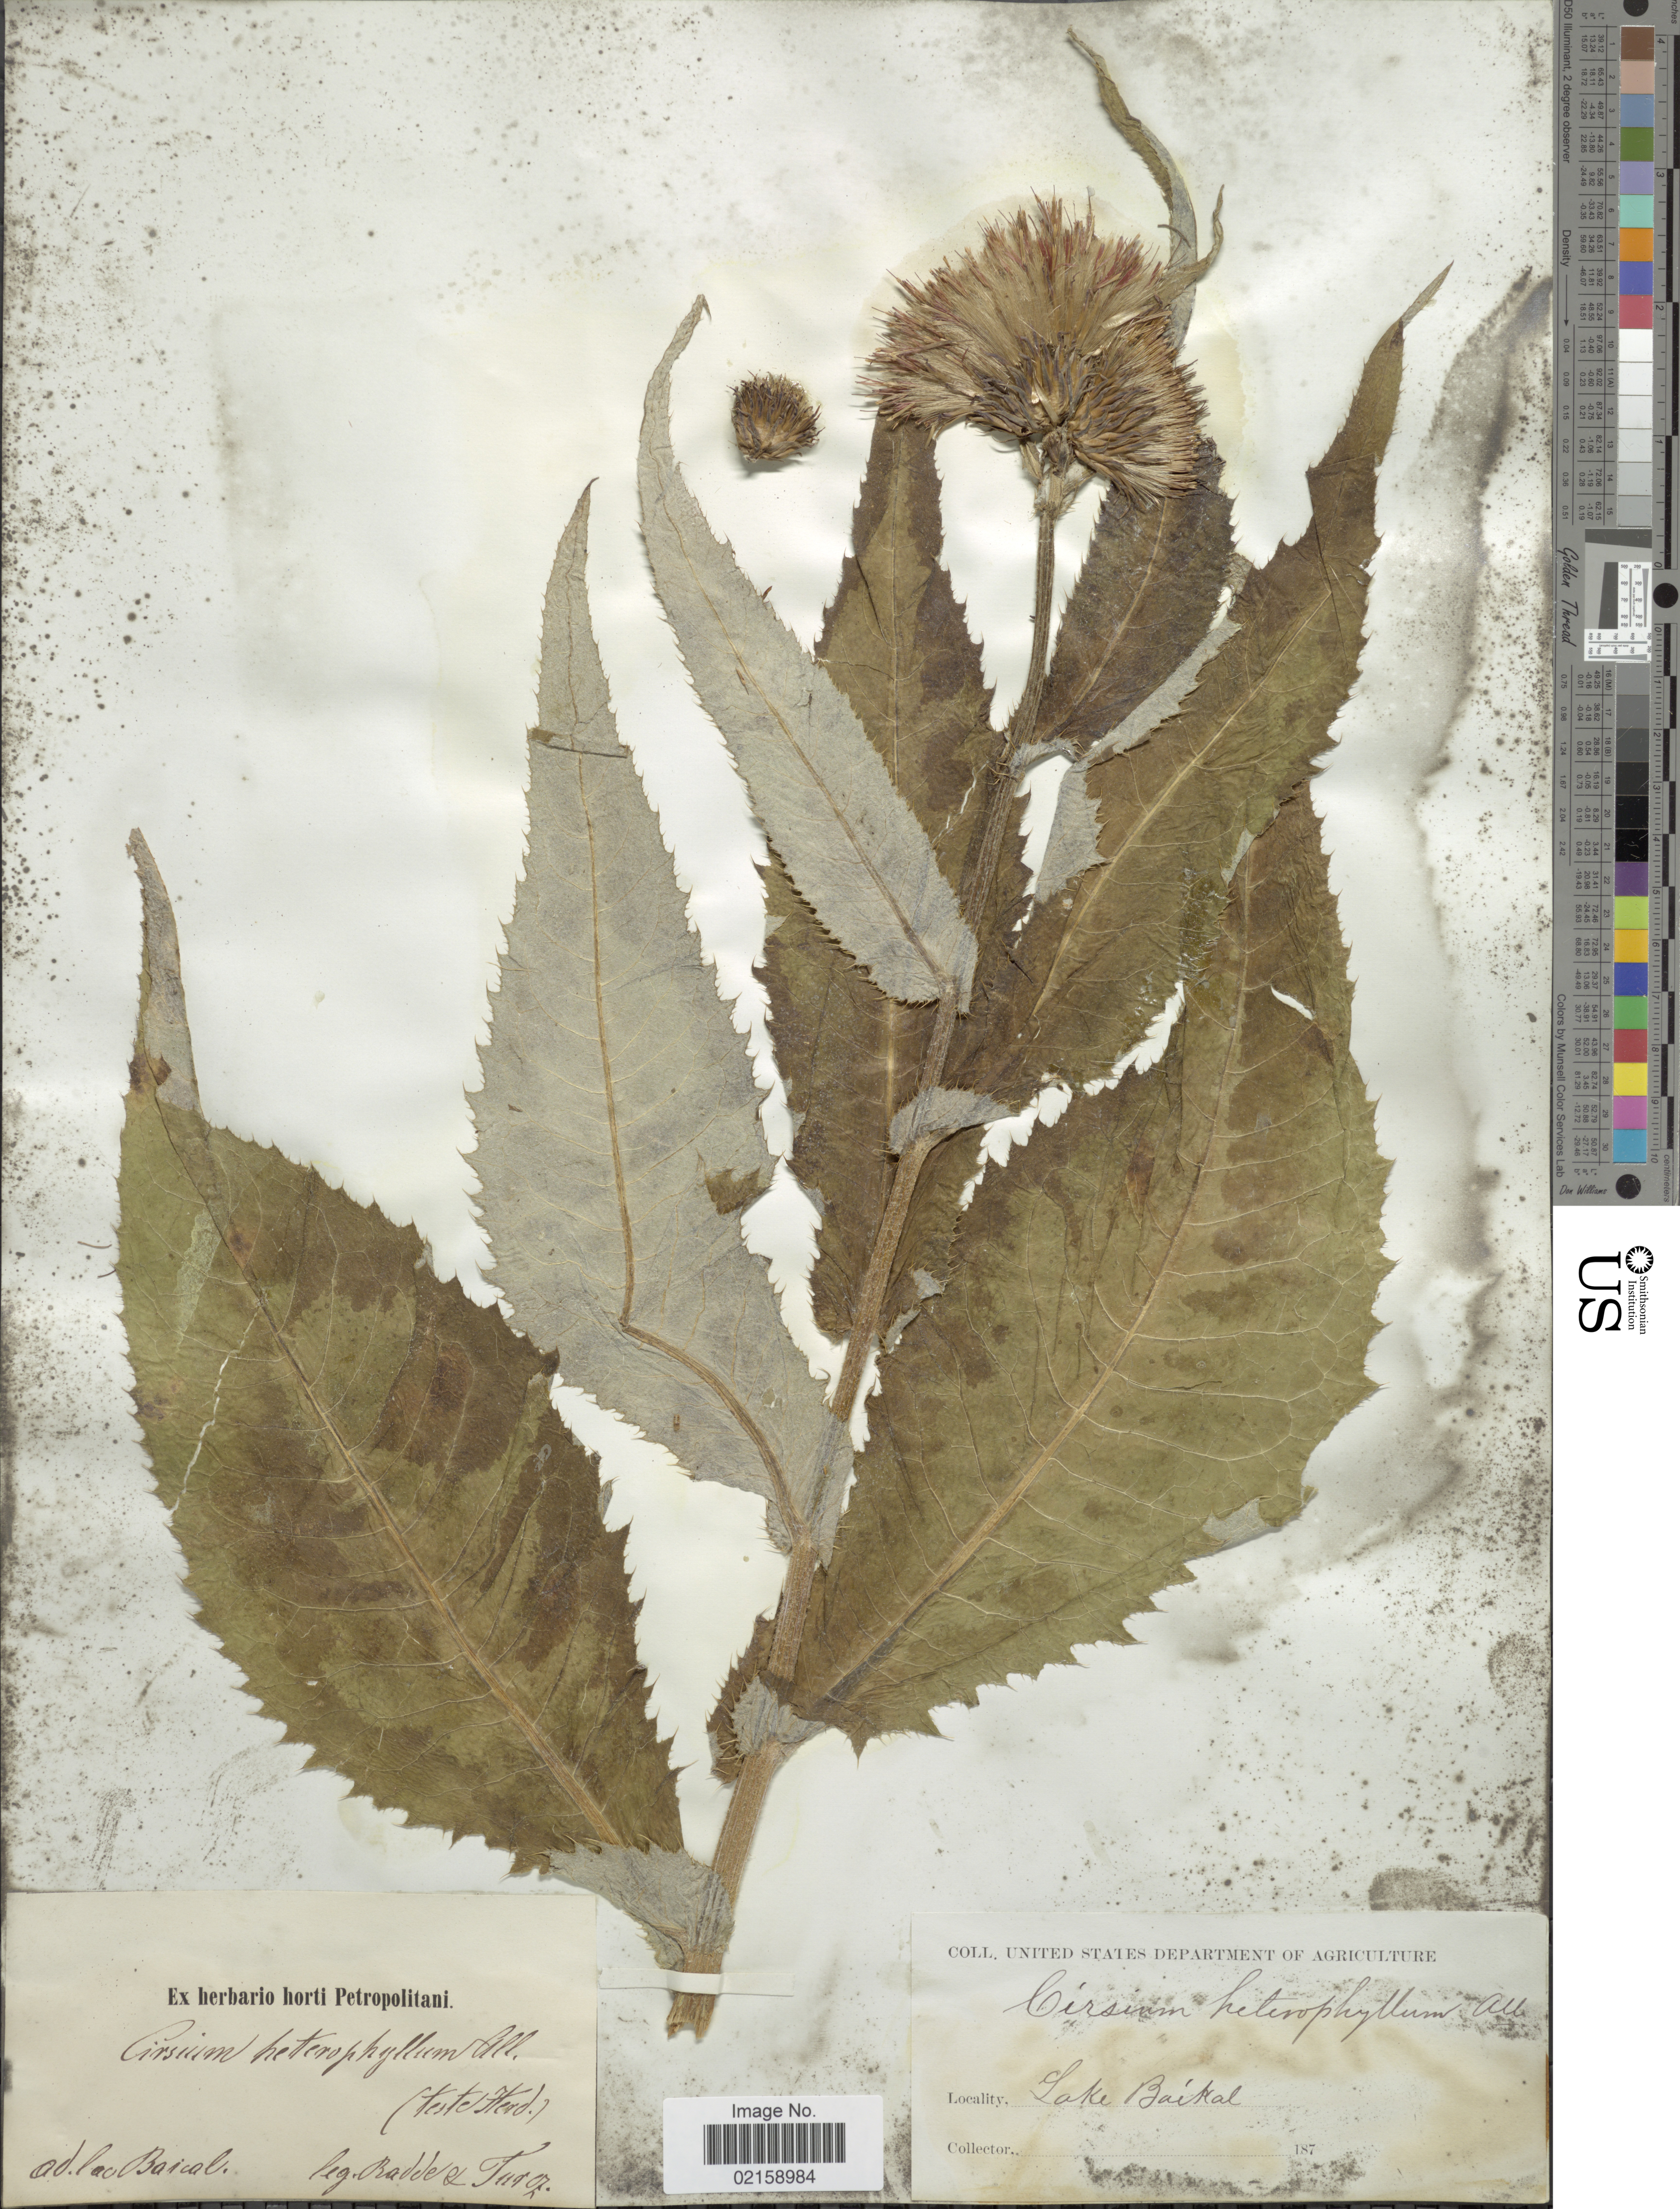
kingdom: Plantae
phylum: Tracheophyta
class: Magnoliopsida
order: Asterales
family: Asteraceae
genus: Cirsium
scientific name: Cirsium heterophyllum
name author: (L.) Hill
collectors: G. F. R. J. von Radde & N. Turczaninow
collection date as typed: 187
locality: Lake Baikal, ad. lau Baical. [interpreted]